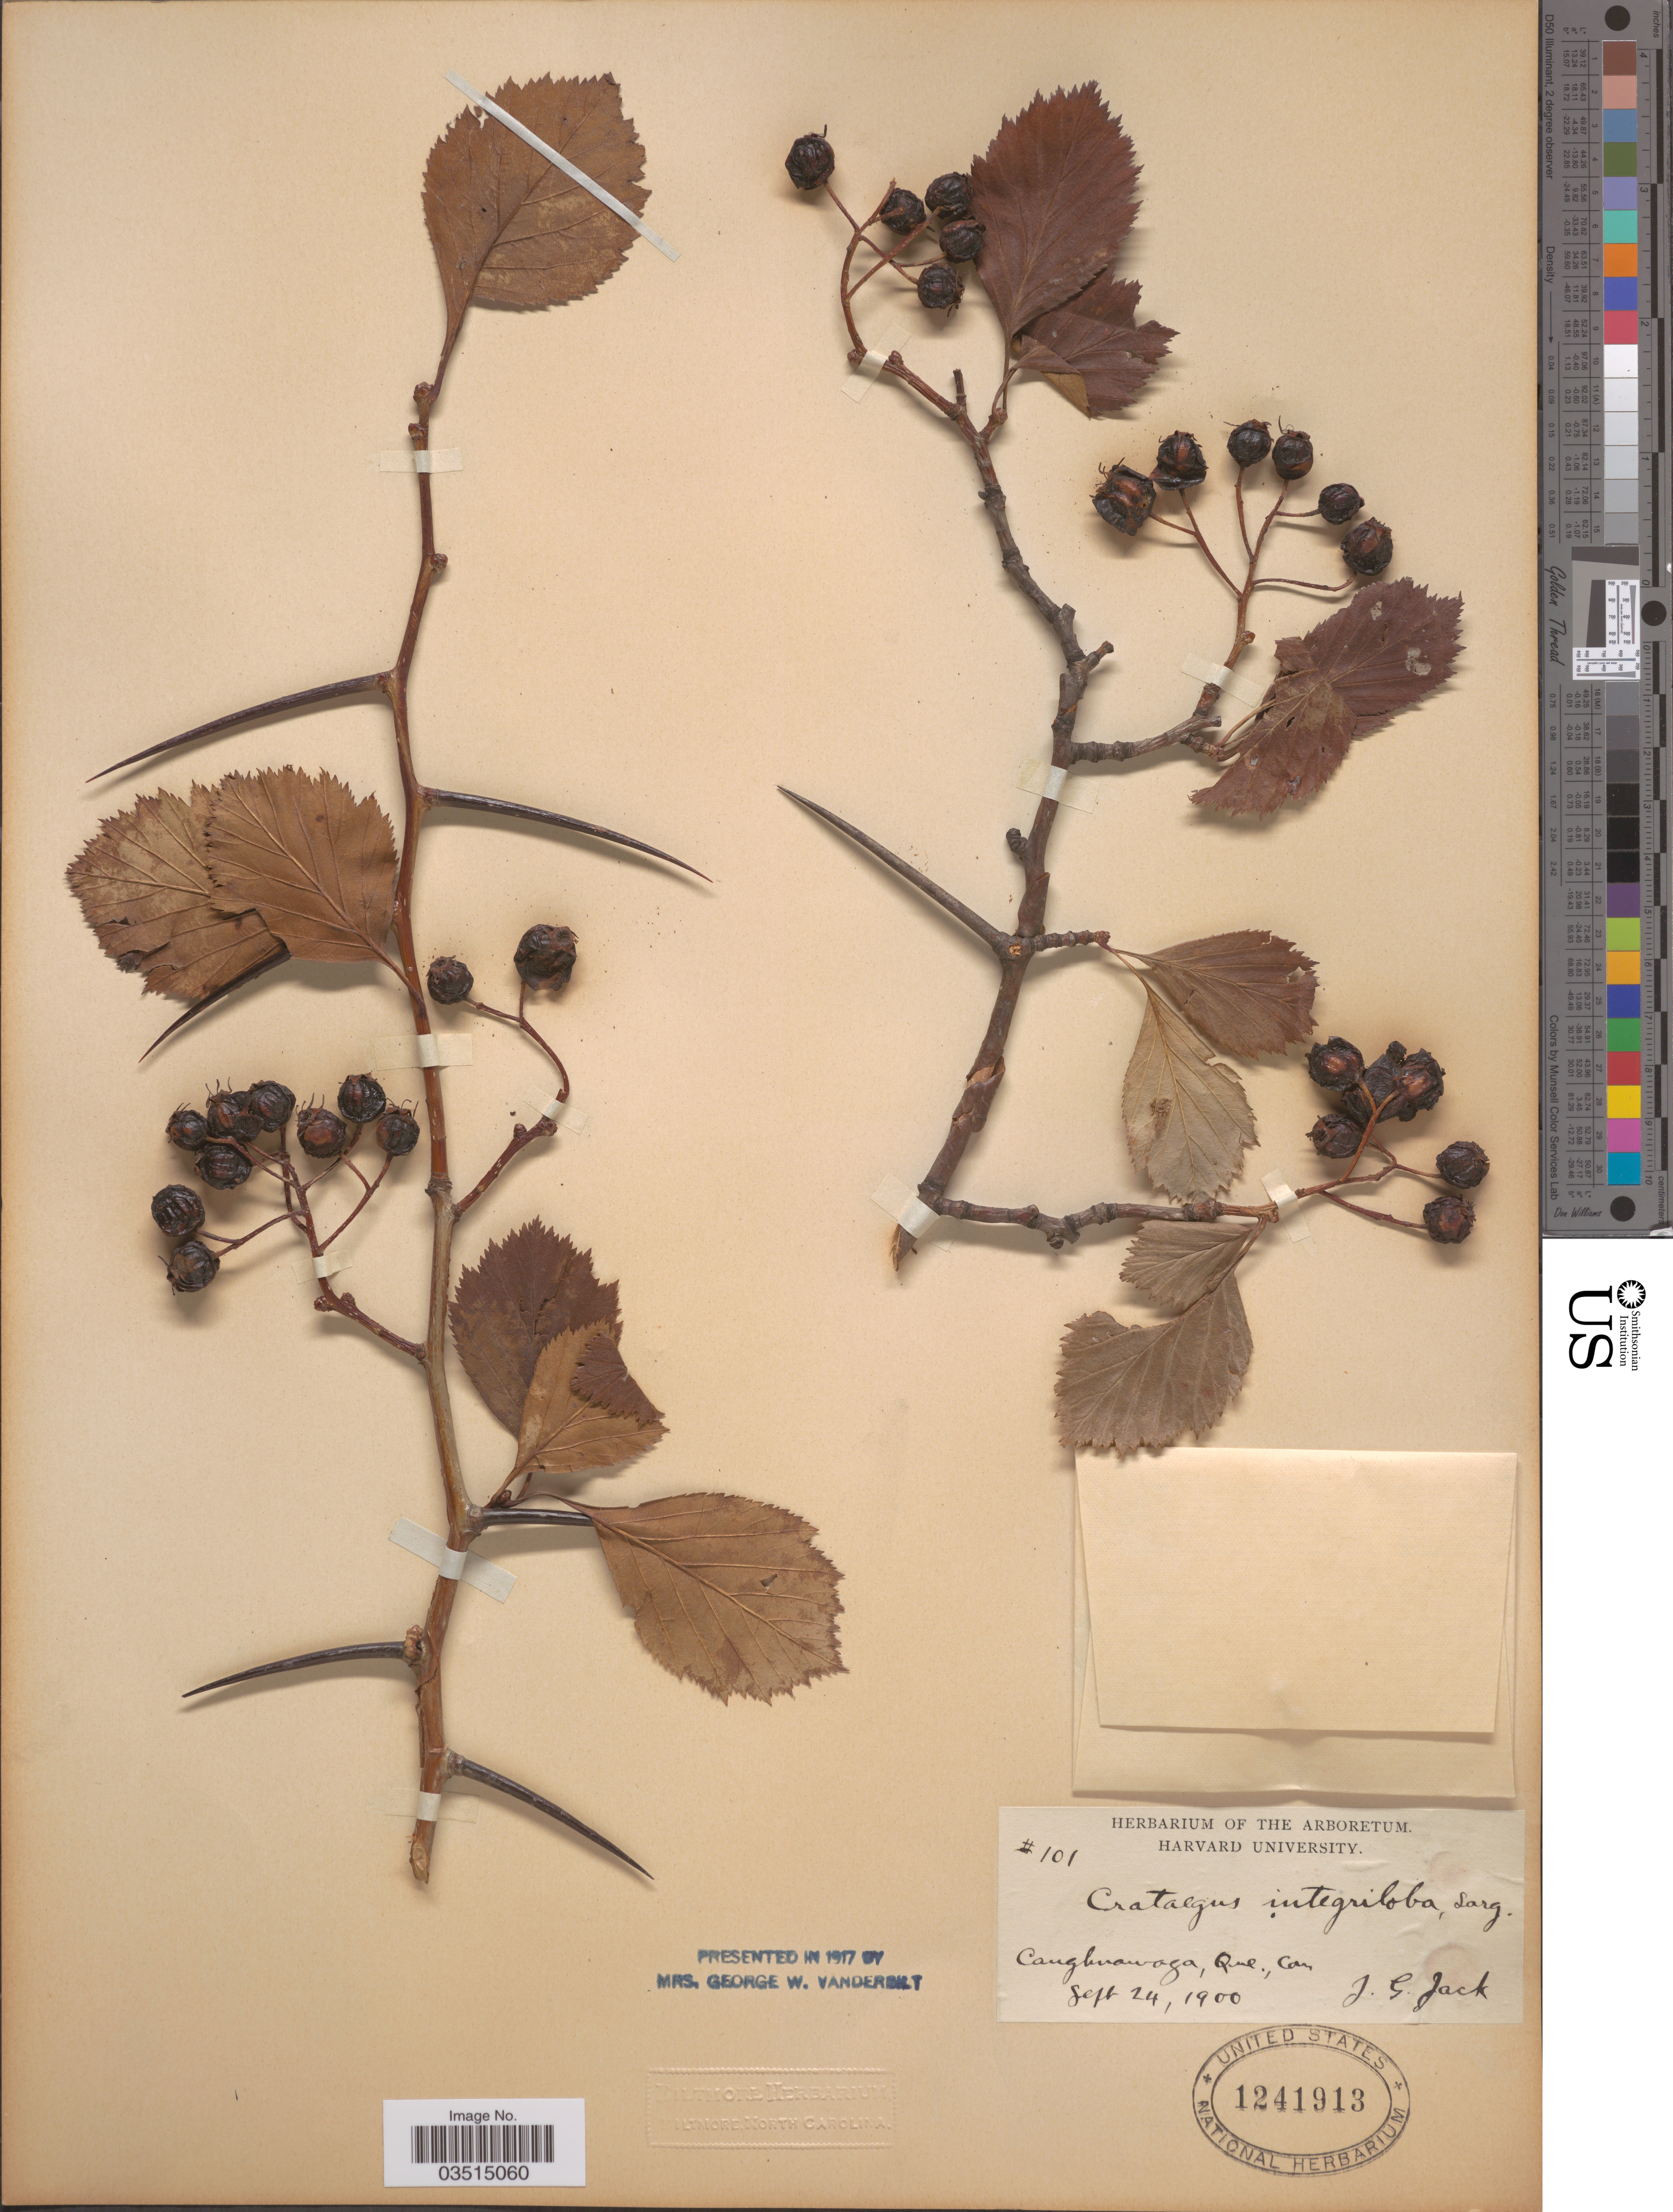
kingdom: Plantae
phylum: Tracheophyta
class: Magnoliopsida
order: Rosales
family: Rosaceae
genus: Crataegus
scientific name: Crataegus integriloba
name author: Sarg.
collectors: J. G. Jack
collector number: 101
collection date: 1900-09-24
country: Canada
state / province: Quebec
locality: Caughnawaga.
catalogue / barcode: US 1241913